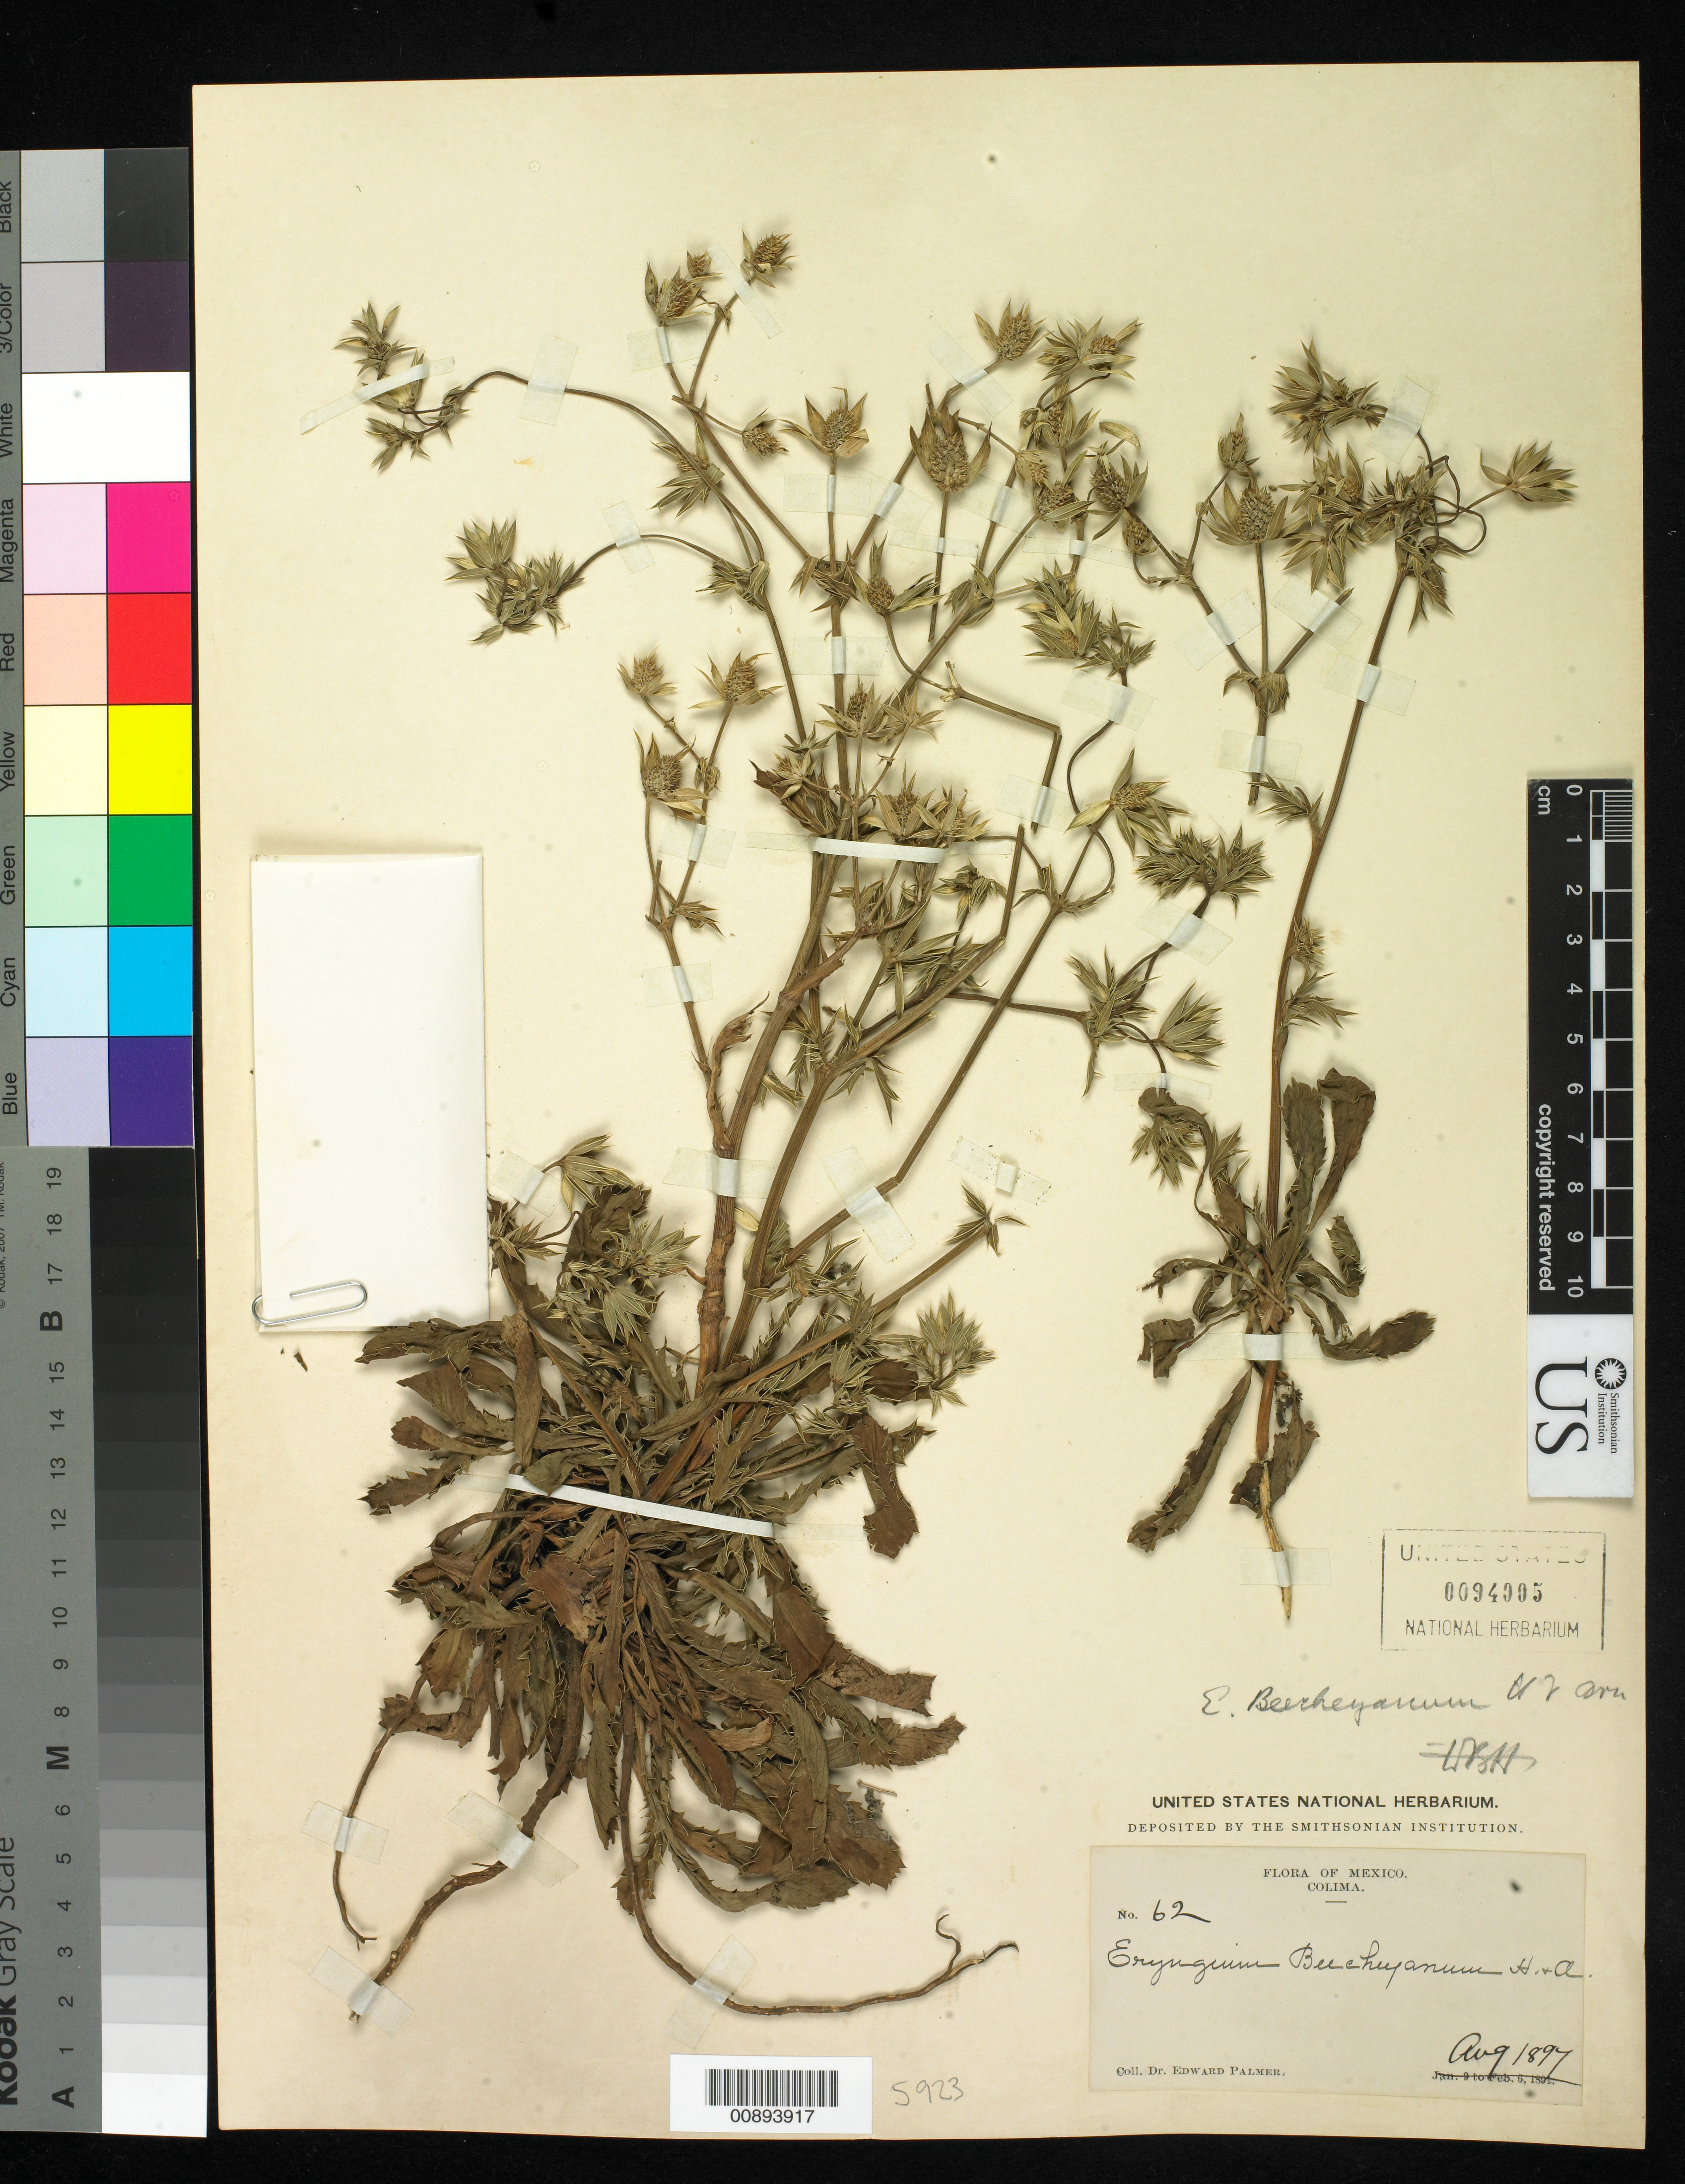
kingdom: Plantae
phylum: Tracheophyta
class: Magnoliopsida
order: Apiales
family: Apiaceae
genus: Eryngium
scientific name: Eryngium beecheyanum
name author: Hook. f. & Arn.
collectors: E. Palmer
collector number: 62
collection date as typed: Aug 1897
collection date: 1897-08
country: Mexico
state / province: Colima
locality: Colima.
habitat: Foothills.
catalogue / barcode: US 94005